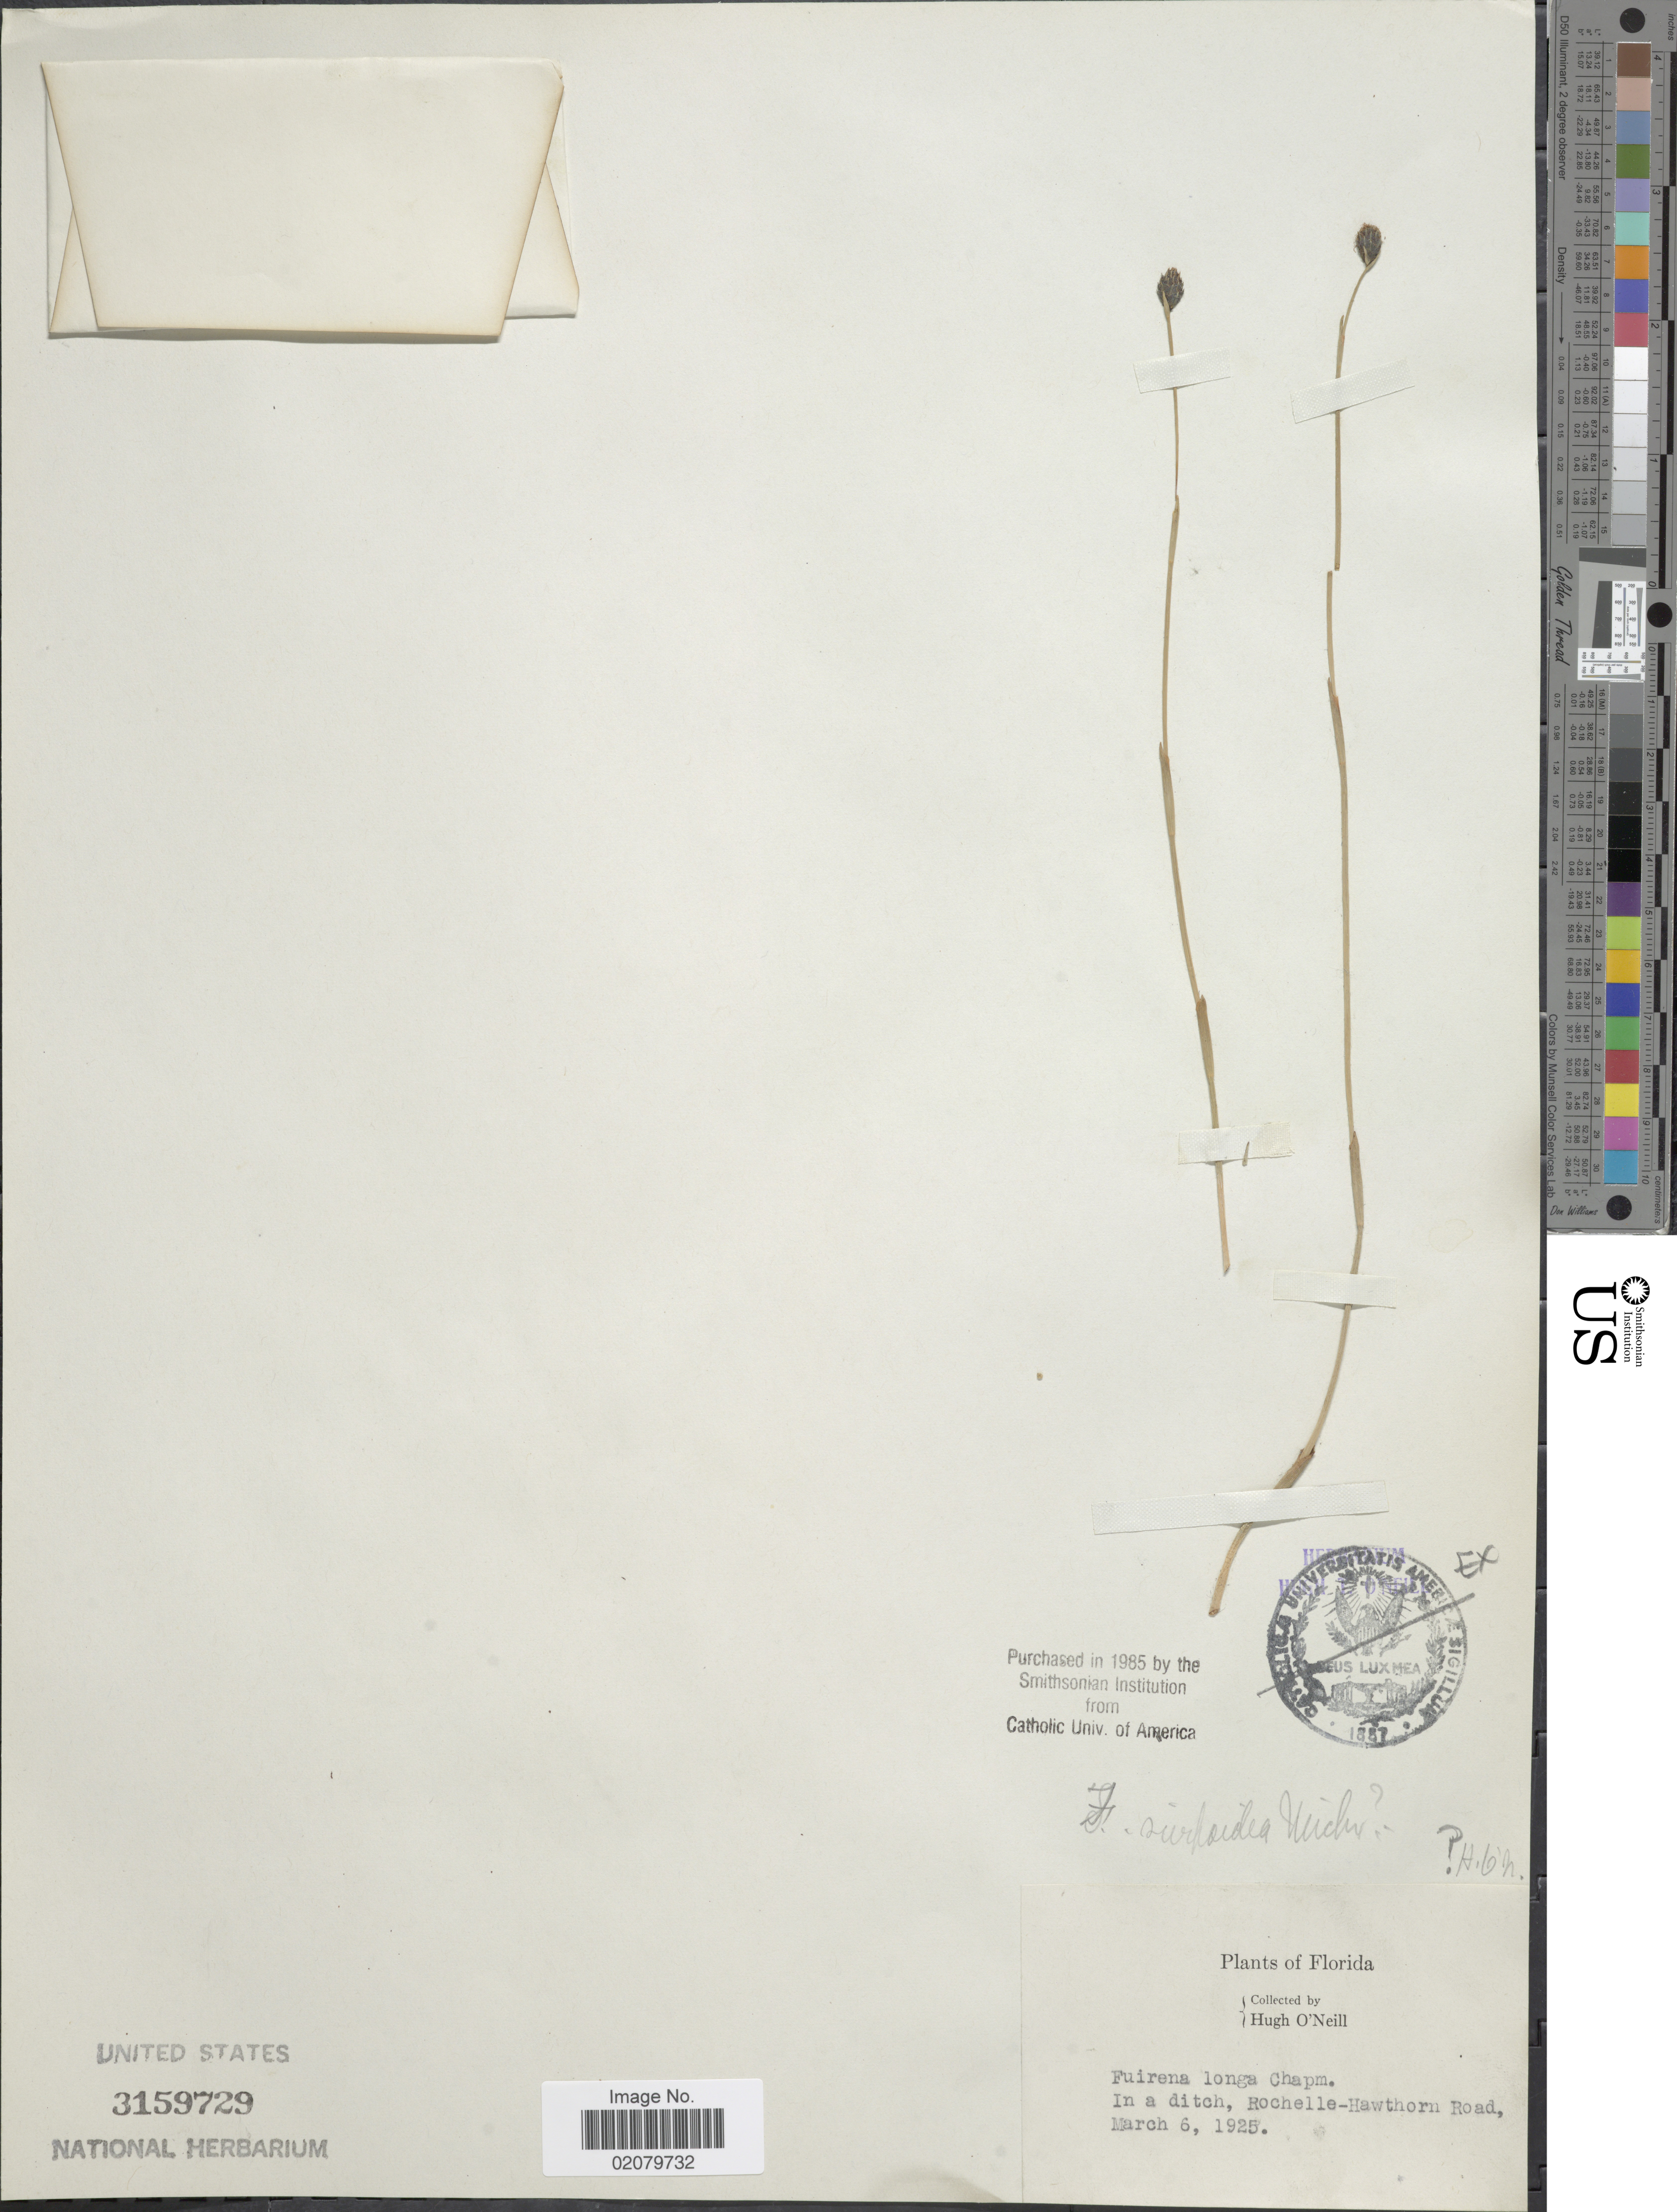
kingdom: Plantae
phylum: Tracheophyta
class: Liliopsida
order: Poales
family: Cyperaceae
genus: Fuirena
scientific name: Fuirena scirpoidea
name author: Michx.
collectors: H. O'Neill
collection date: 1925-03-06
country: United States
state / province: Florida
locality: In a ditch, Rochelle-Hawthorn Road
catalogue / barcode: US 3159729